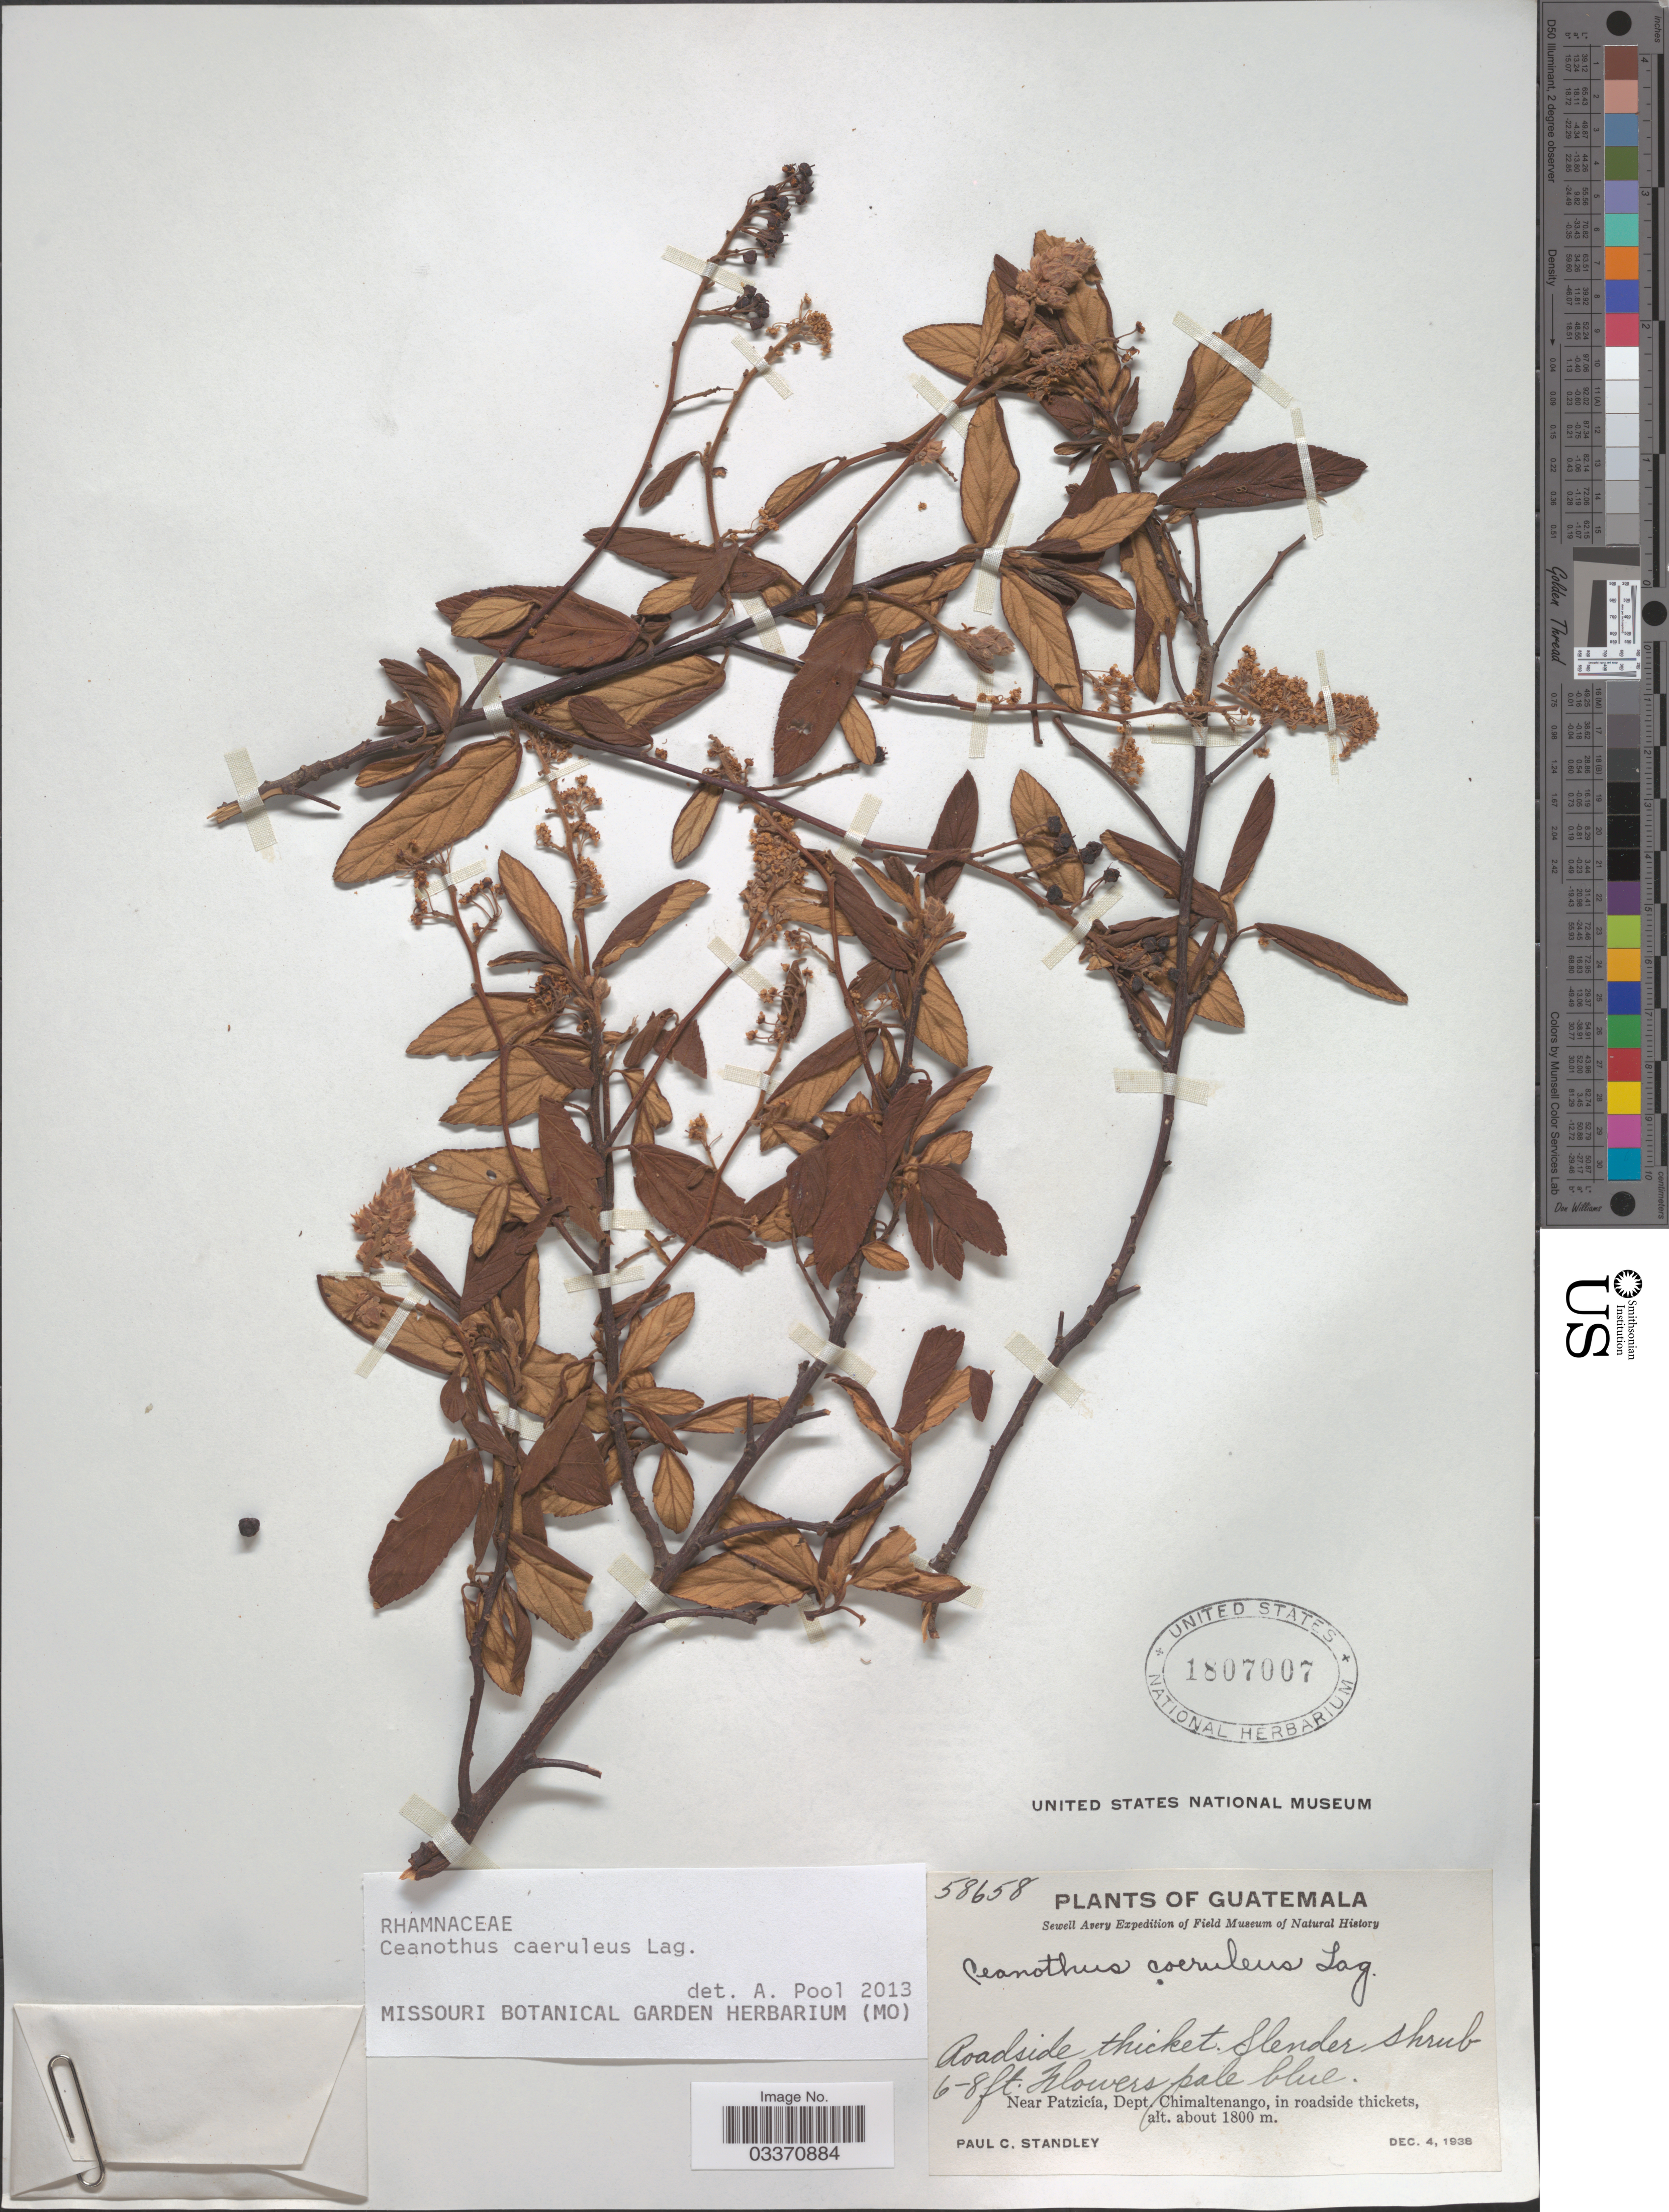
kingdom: Plantae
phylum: Tracheophyta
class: Magnoliopsida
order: Rosales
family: Rhamnaceae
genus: Ceanothus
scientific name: Ceanothus caeruleus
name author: Lag.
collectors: P. C. Standley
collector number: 58658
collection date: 1938-12-04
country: Guatemala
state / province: Chimaltenango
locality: Near Patzicía, Dept. Chimaltenango.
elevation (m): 1800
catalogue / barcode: US 1807007